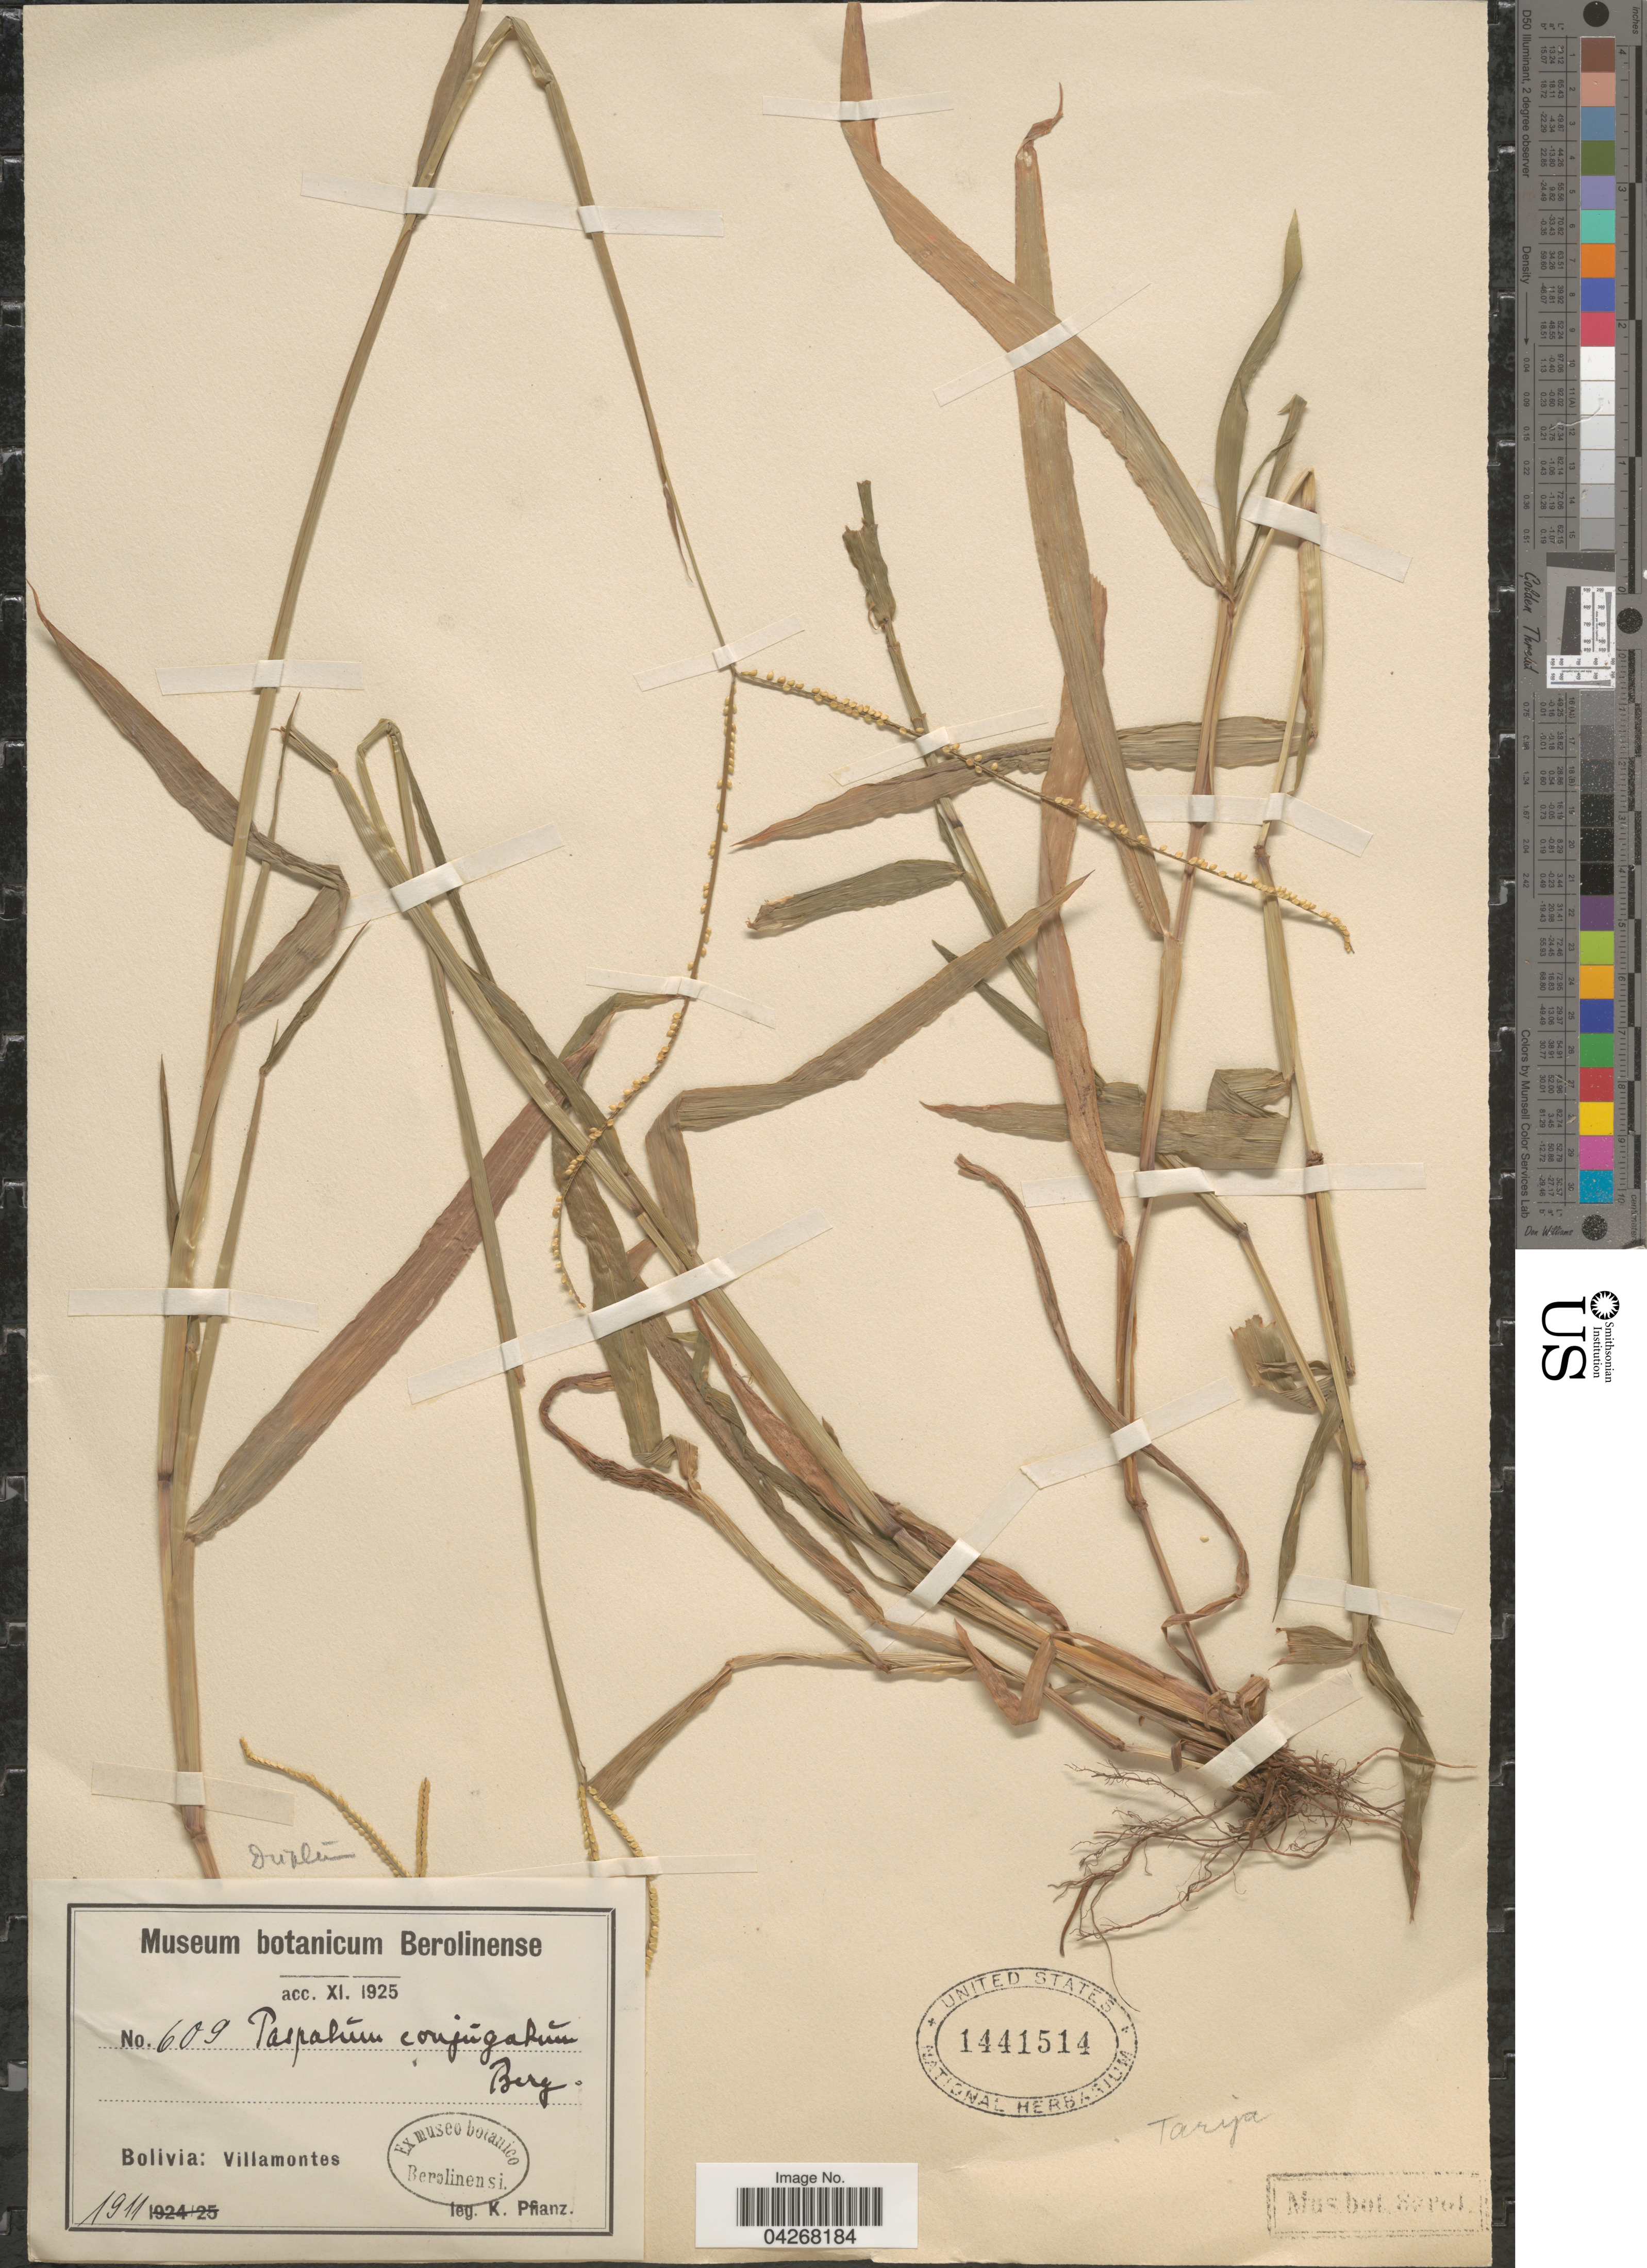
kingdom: Plantae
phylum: Tracheophyta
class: Liliopsida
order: Poales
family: Poaceae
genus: Paspalum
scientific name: Paspalum conjugatum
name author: P.J. Bergius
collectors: K. Pflanz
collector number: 609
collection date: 1911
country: Bolivia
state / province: Tarija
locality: Villamontes.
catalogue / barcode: US 1441514